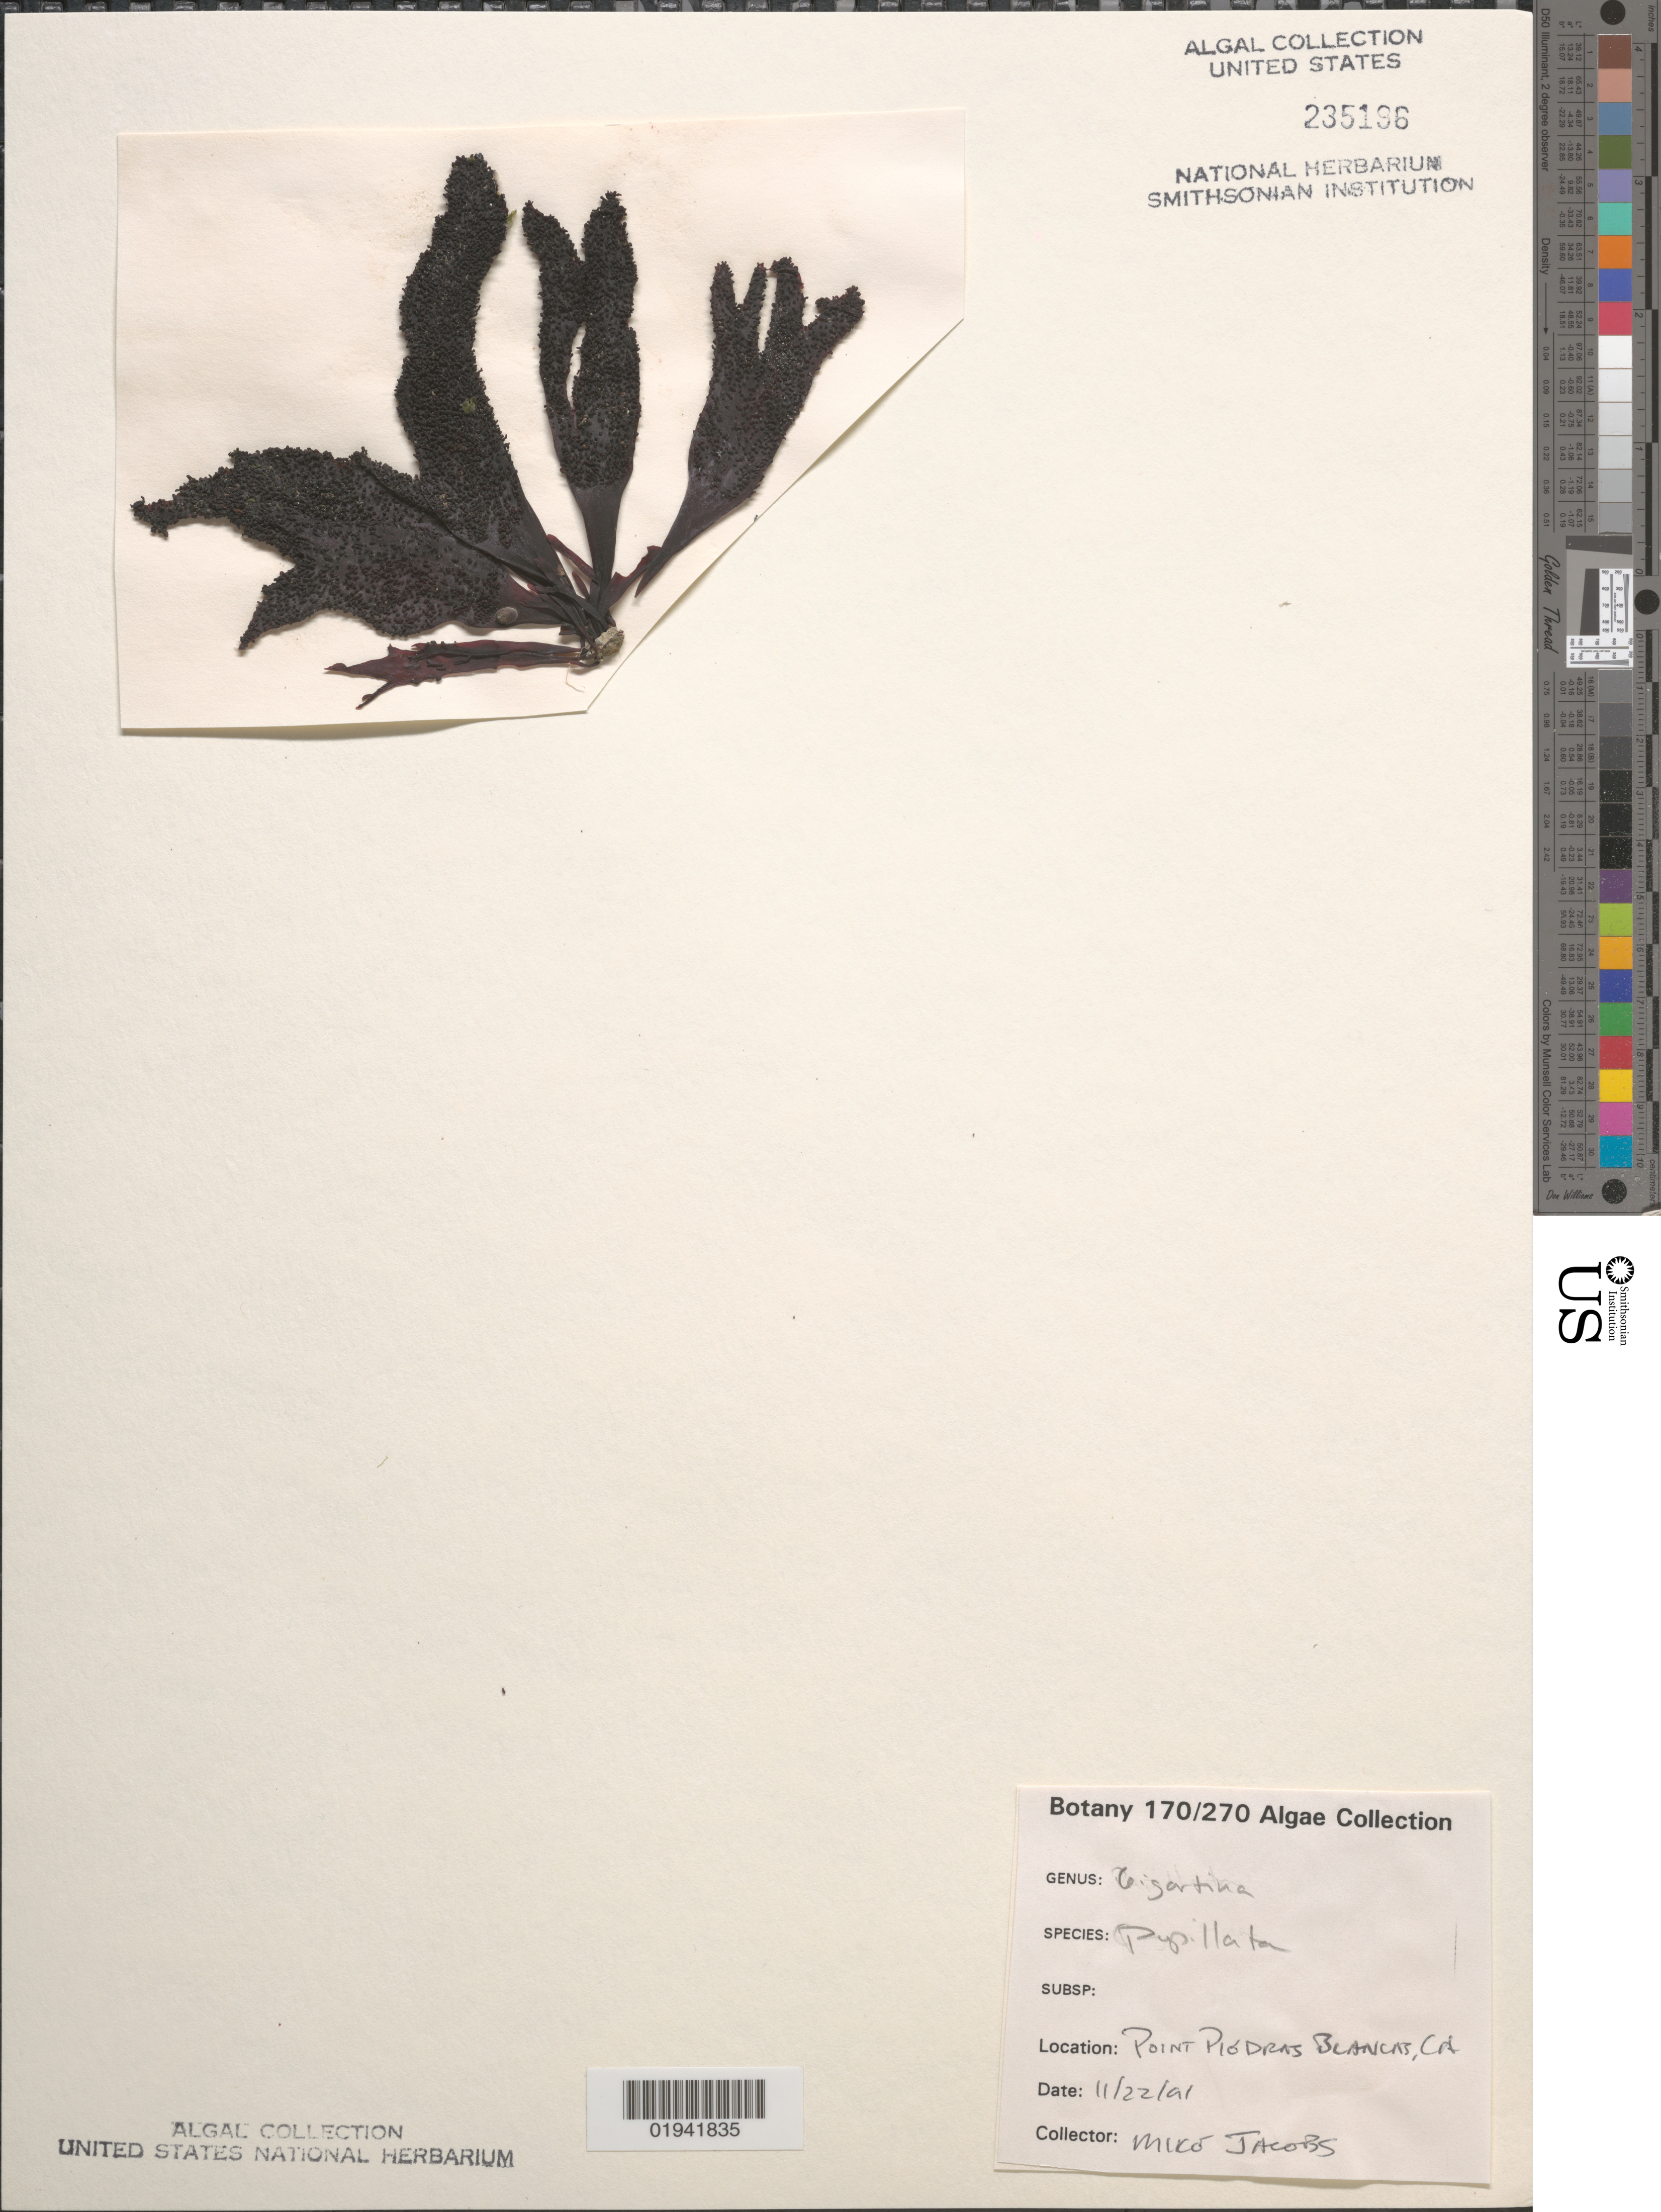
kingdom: Plantae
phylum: Rhodophyta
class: Florideophyceae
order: Gigartinales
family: Phyllophoraceae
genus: Mastocarpus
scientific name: Mastocarpus papillatus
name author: (C. Agardh) Kütz.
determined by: Algae name updating Project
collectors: M. Jacobs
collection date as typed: Transcribed d/m/y: 22/11/91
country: United States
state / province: California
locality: Point Piedras Blancas.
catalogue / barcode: US 235196